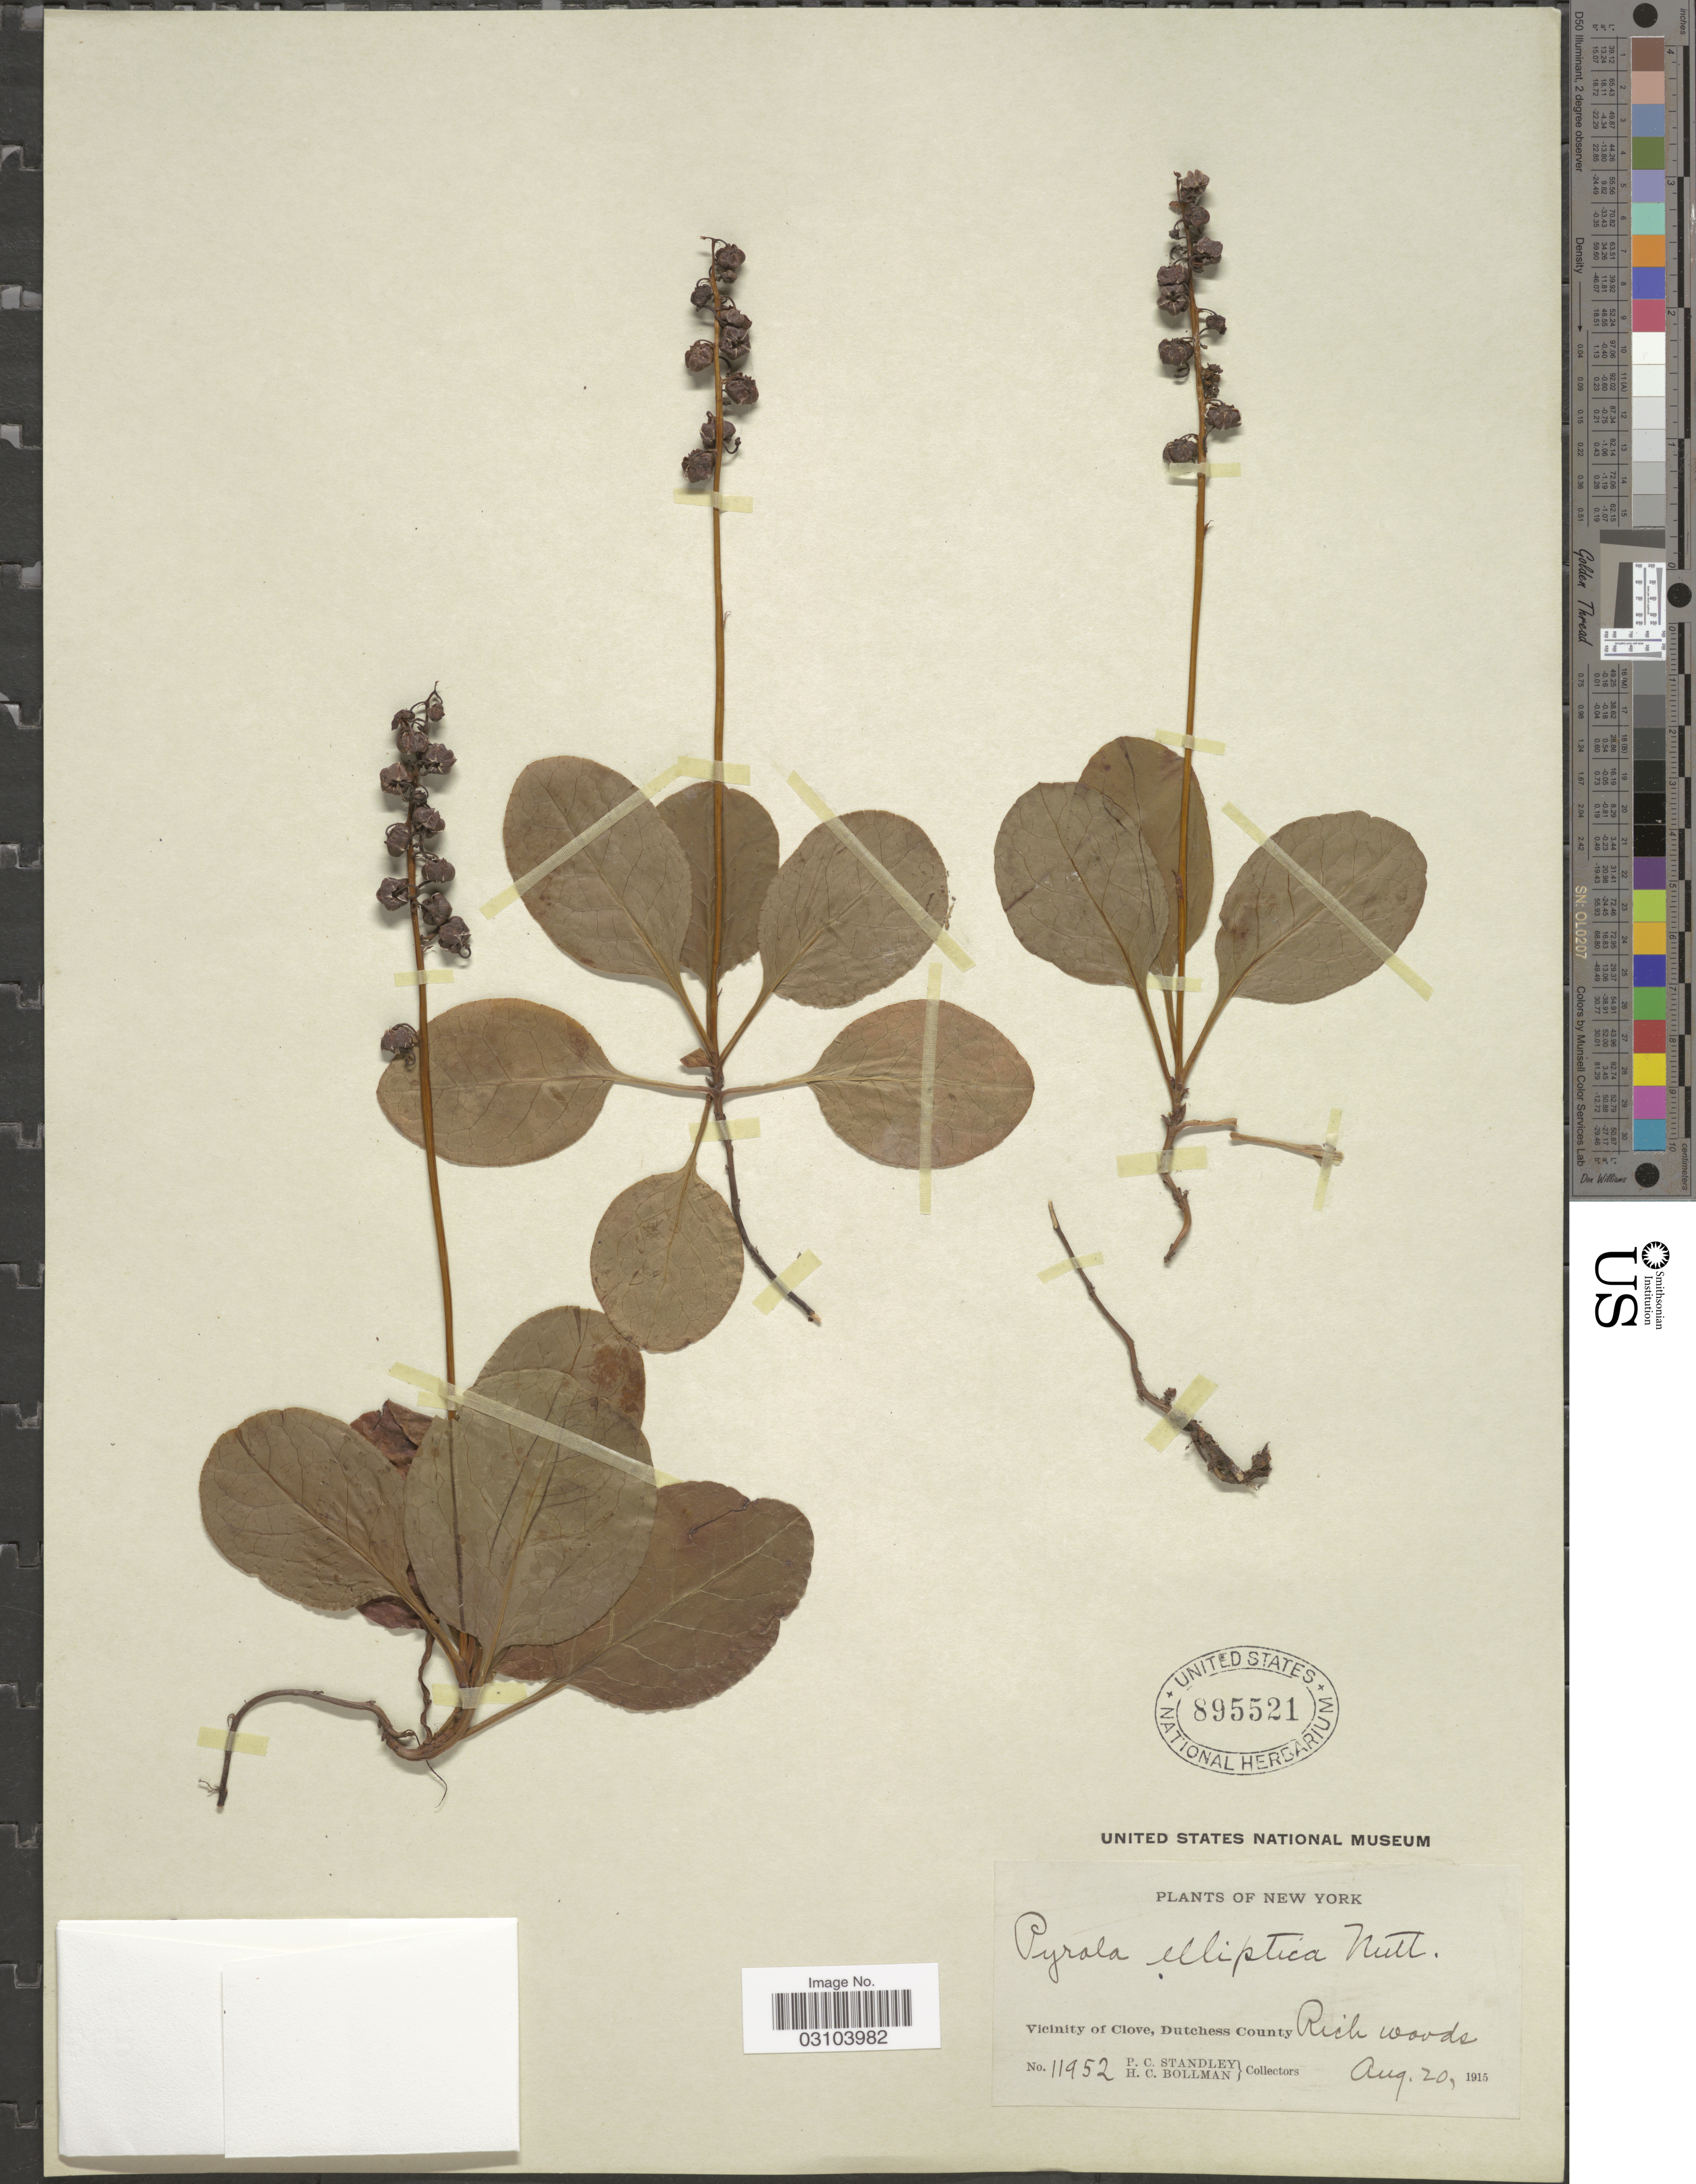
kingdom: Plantae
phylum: Tracheophyta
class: Magnoliopsida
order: Ericales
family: Ericaceae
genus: Pyrola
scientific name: Pyrola elliptica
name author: Nutt.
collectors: P. C. Standley & H. C. Bollman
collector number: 11952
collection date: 1915-08-20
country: United States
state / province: New York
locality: Vicinity of Clove, Dutchess County.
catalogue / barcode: US 895521